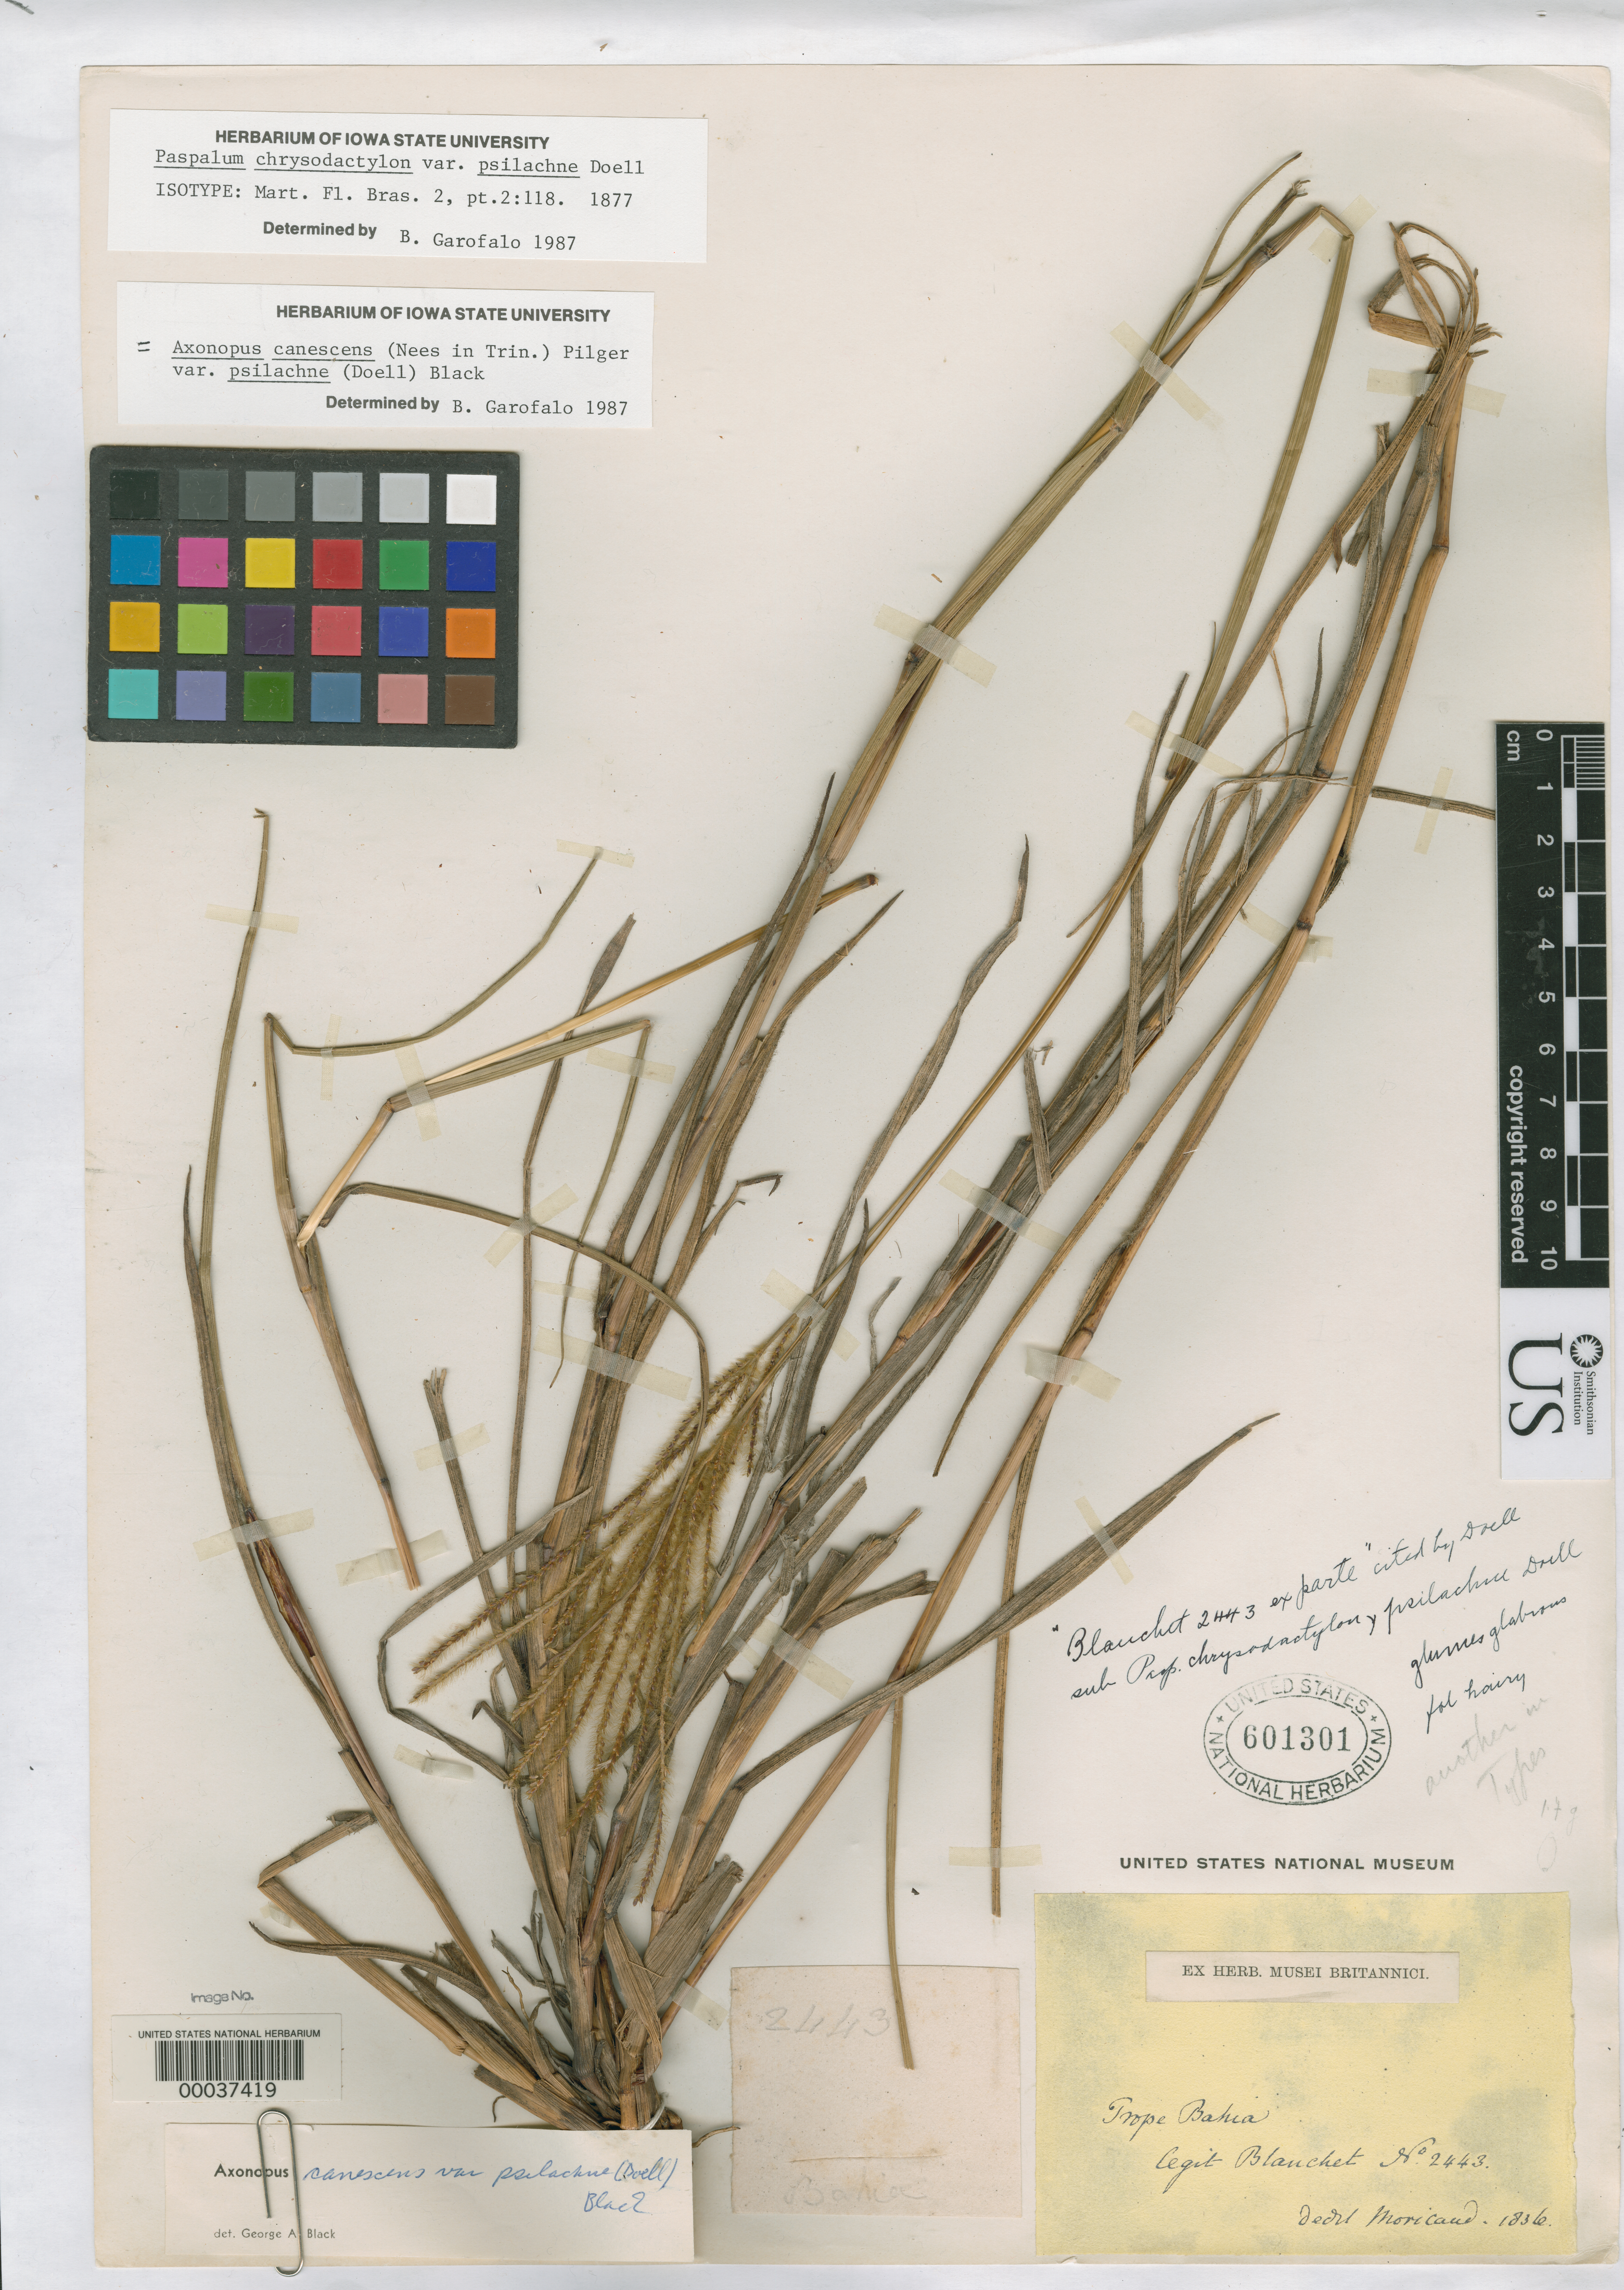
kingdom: Plantae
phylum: Tracheophyta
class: Liliopsida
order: Poales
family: Poaceae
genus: Paspalum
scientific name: Paspalum chrysodactylon var. psilachne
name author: Döll in Mart.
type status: Isosyntype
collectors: J. Blanchet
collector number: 2443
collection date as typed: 1836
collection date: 1836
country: Brazil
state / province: Bahia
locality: North of Esplanda city on road to Jaquera.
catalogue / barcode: US 601301